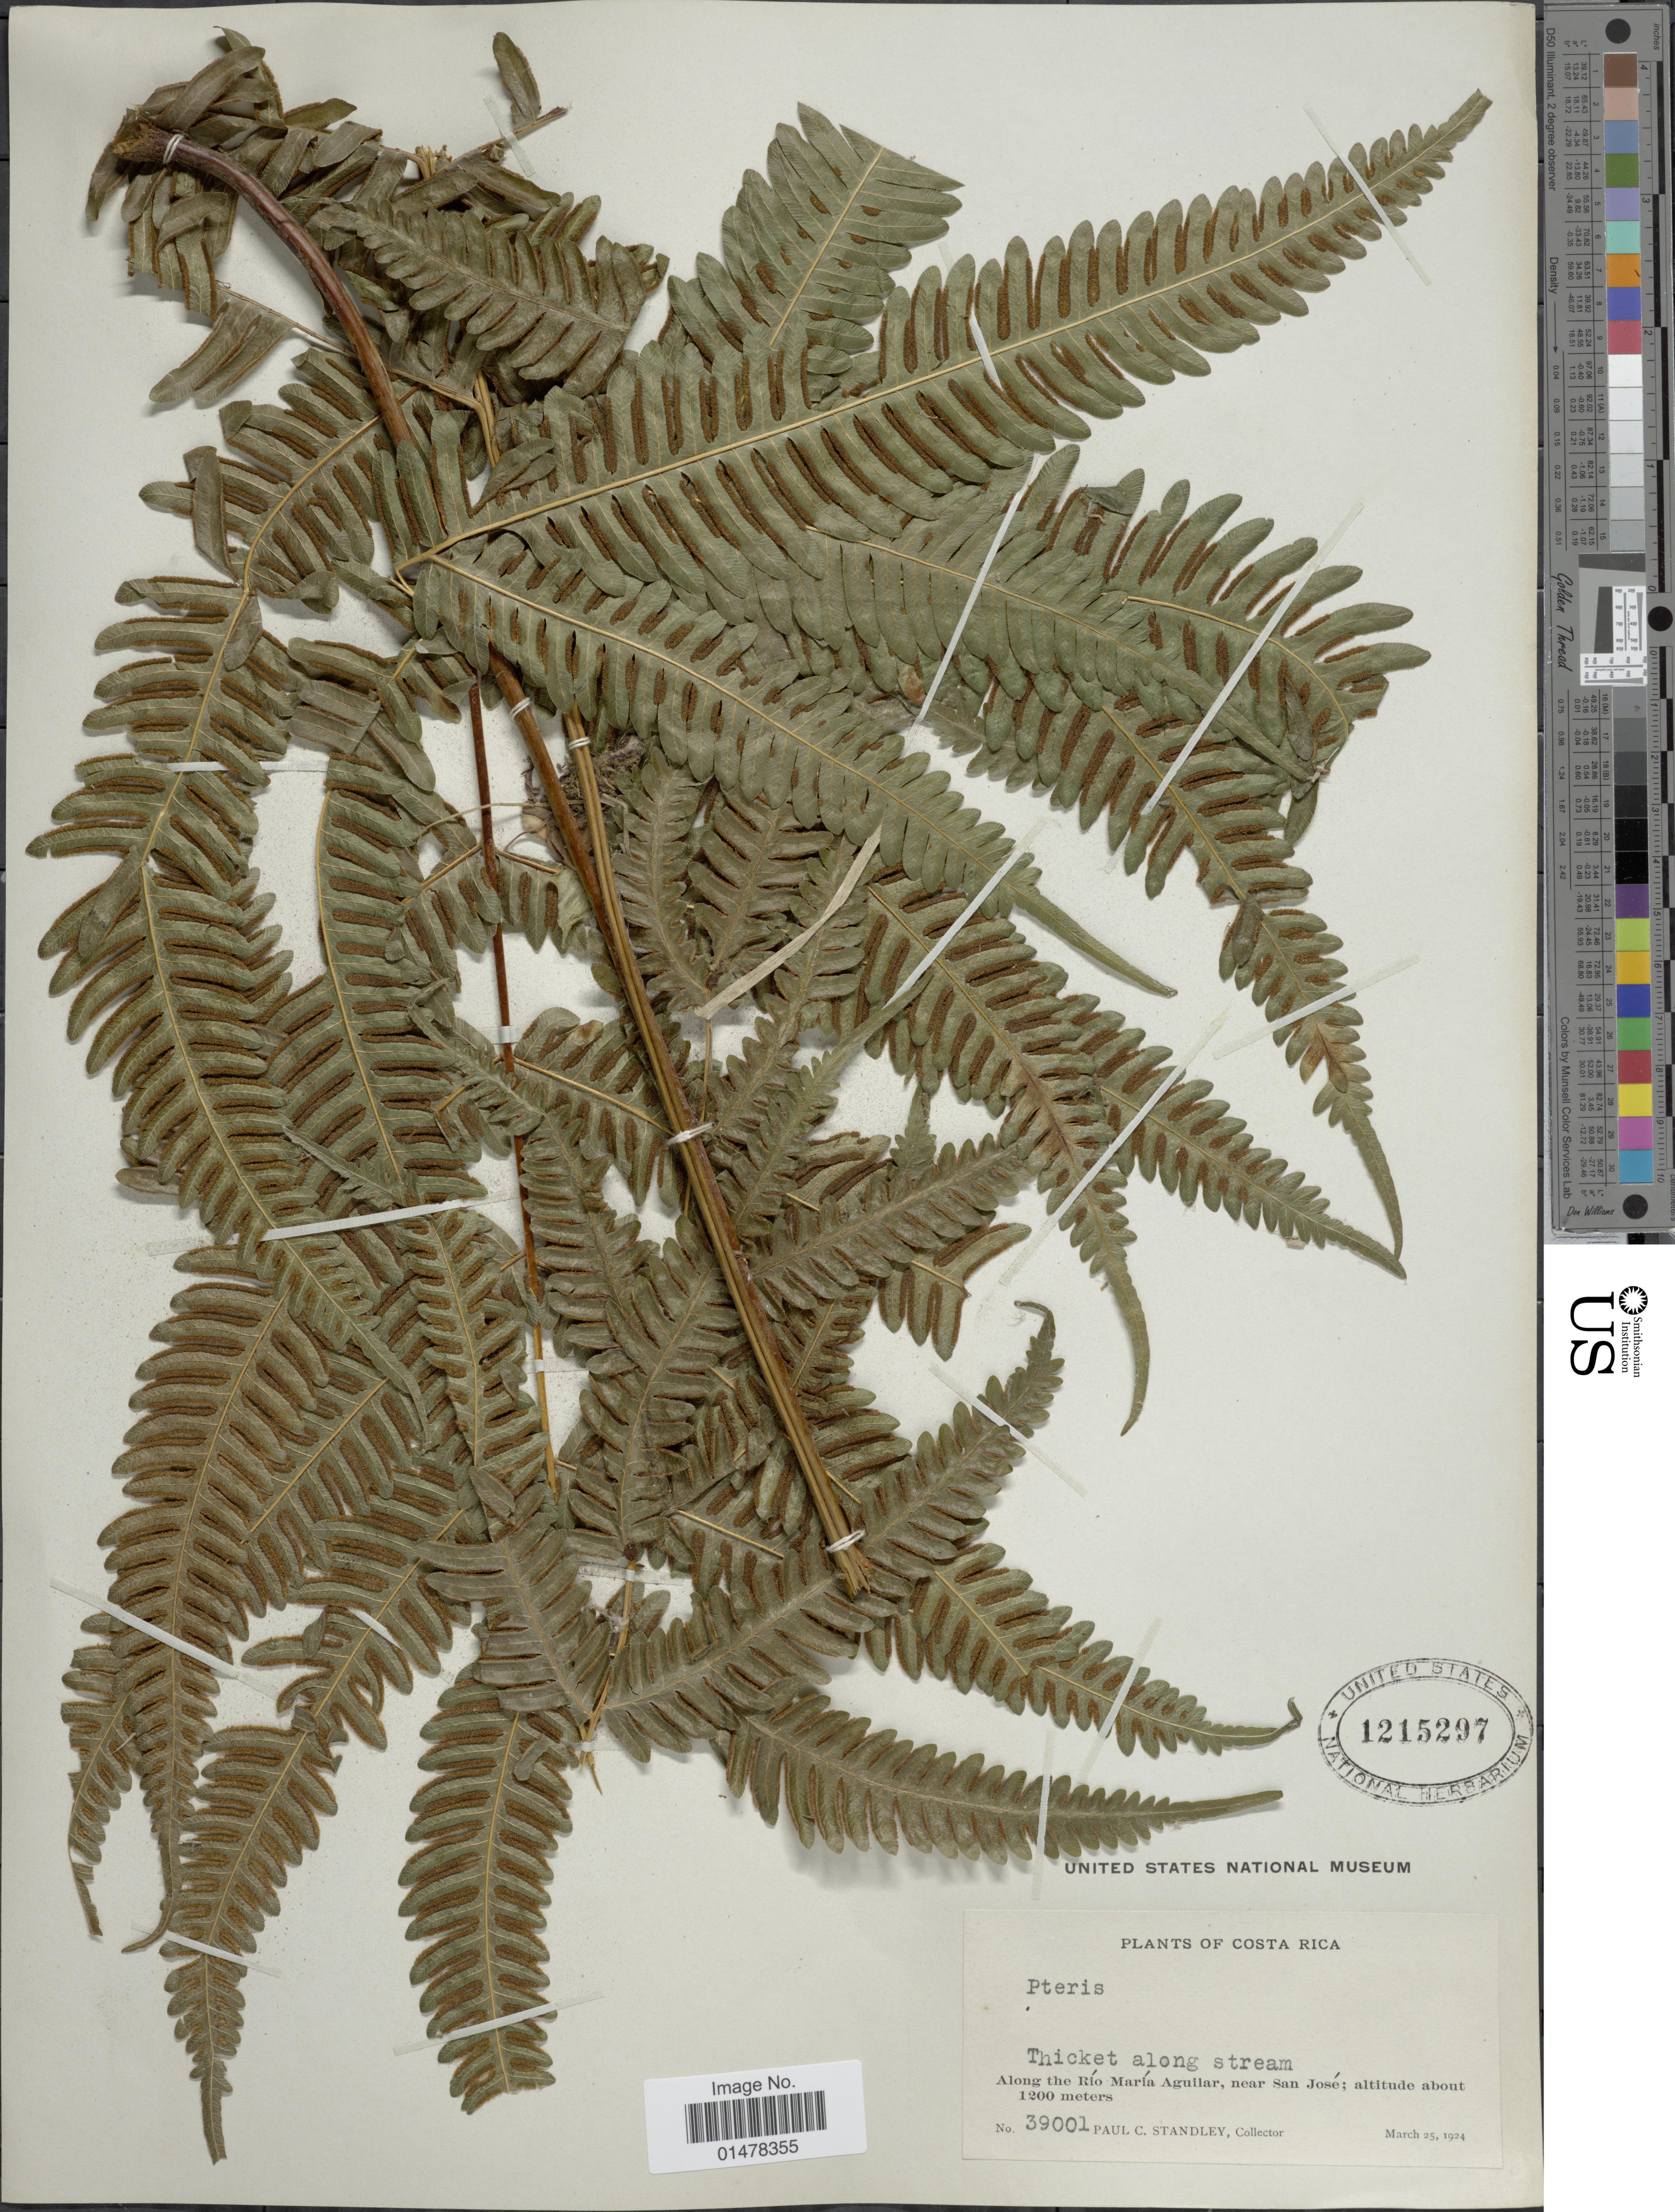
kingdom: Plantae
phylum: Tracheophyta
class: Polypodiopsida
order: Polypodiales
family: Pteridaceae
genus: Pteris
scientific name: Pteris quadriaurita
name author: Retz.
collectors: P. C. Standley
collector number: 39001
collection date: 1924-03-25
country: Costa Rica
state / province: San José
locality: Plants of Costa Rica, Thicket along stream, Along the Rio Maria Aguillar, near San José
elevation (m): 1200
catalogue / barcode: US 1215297